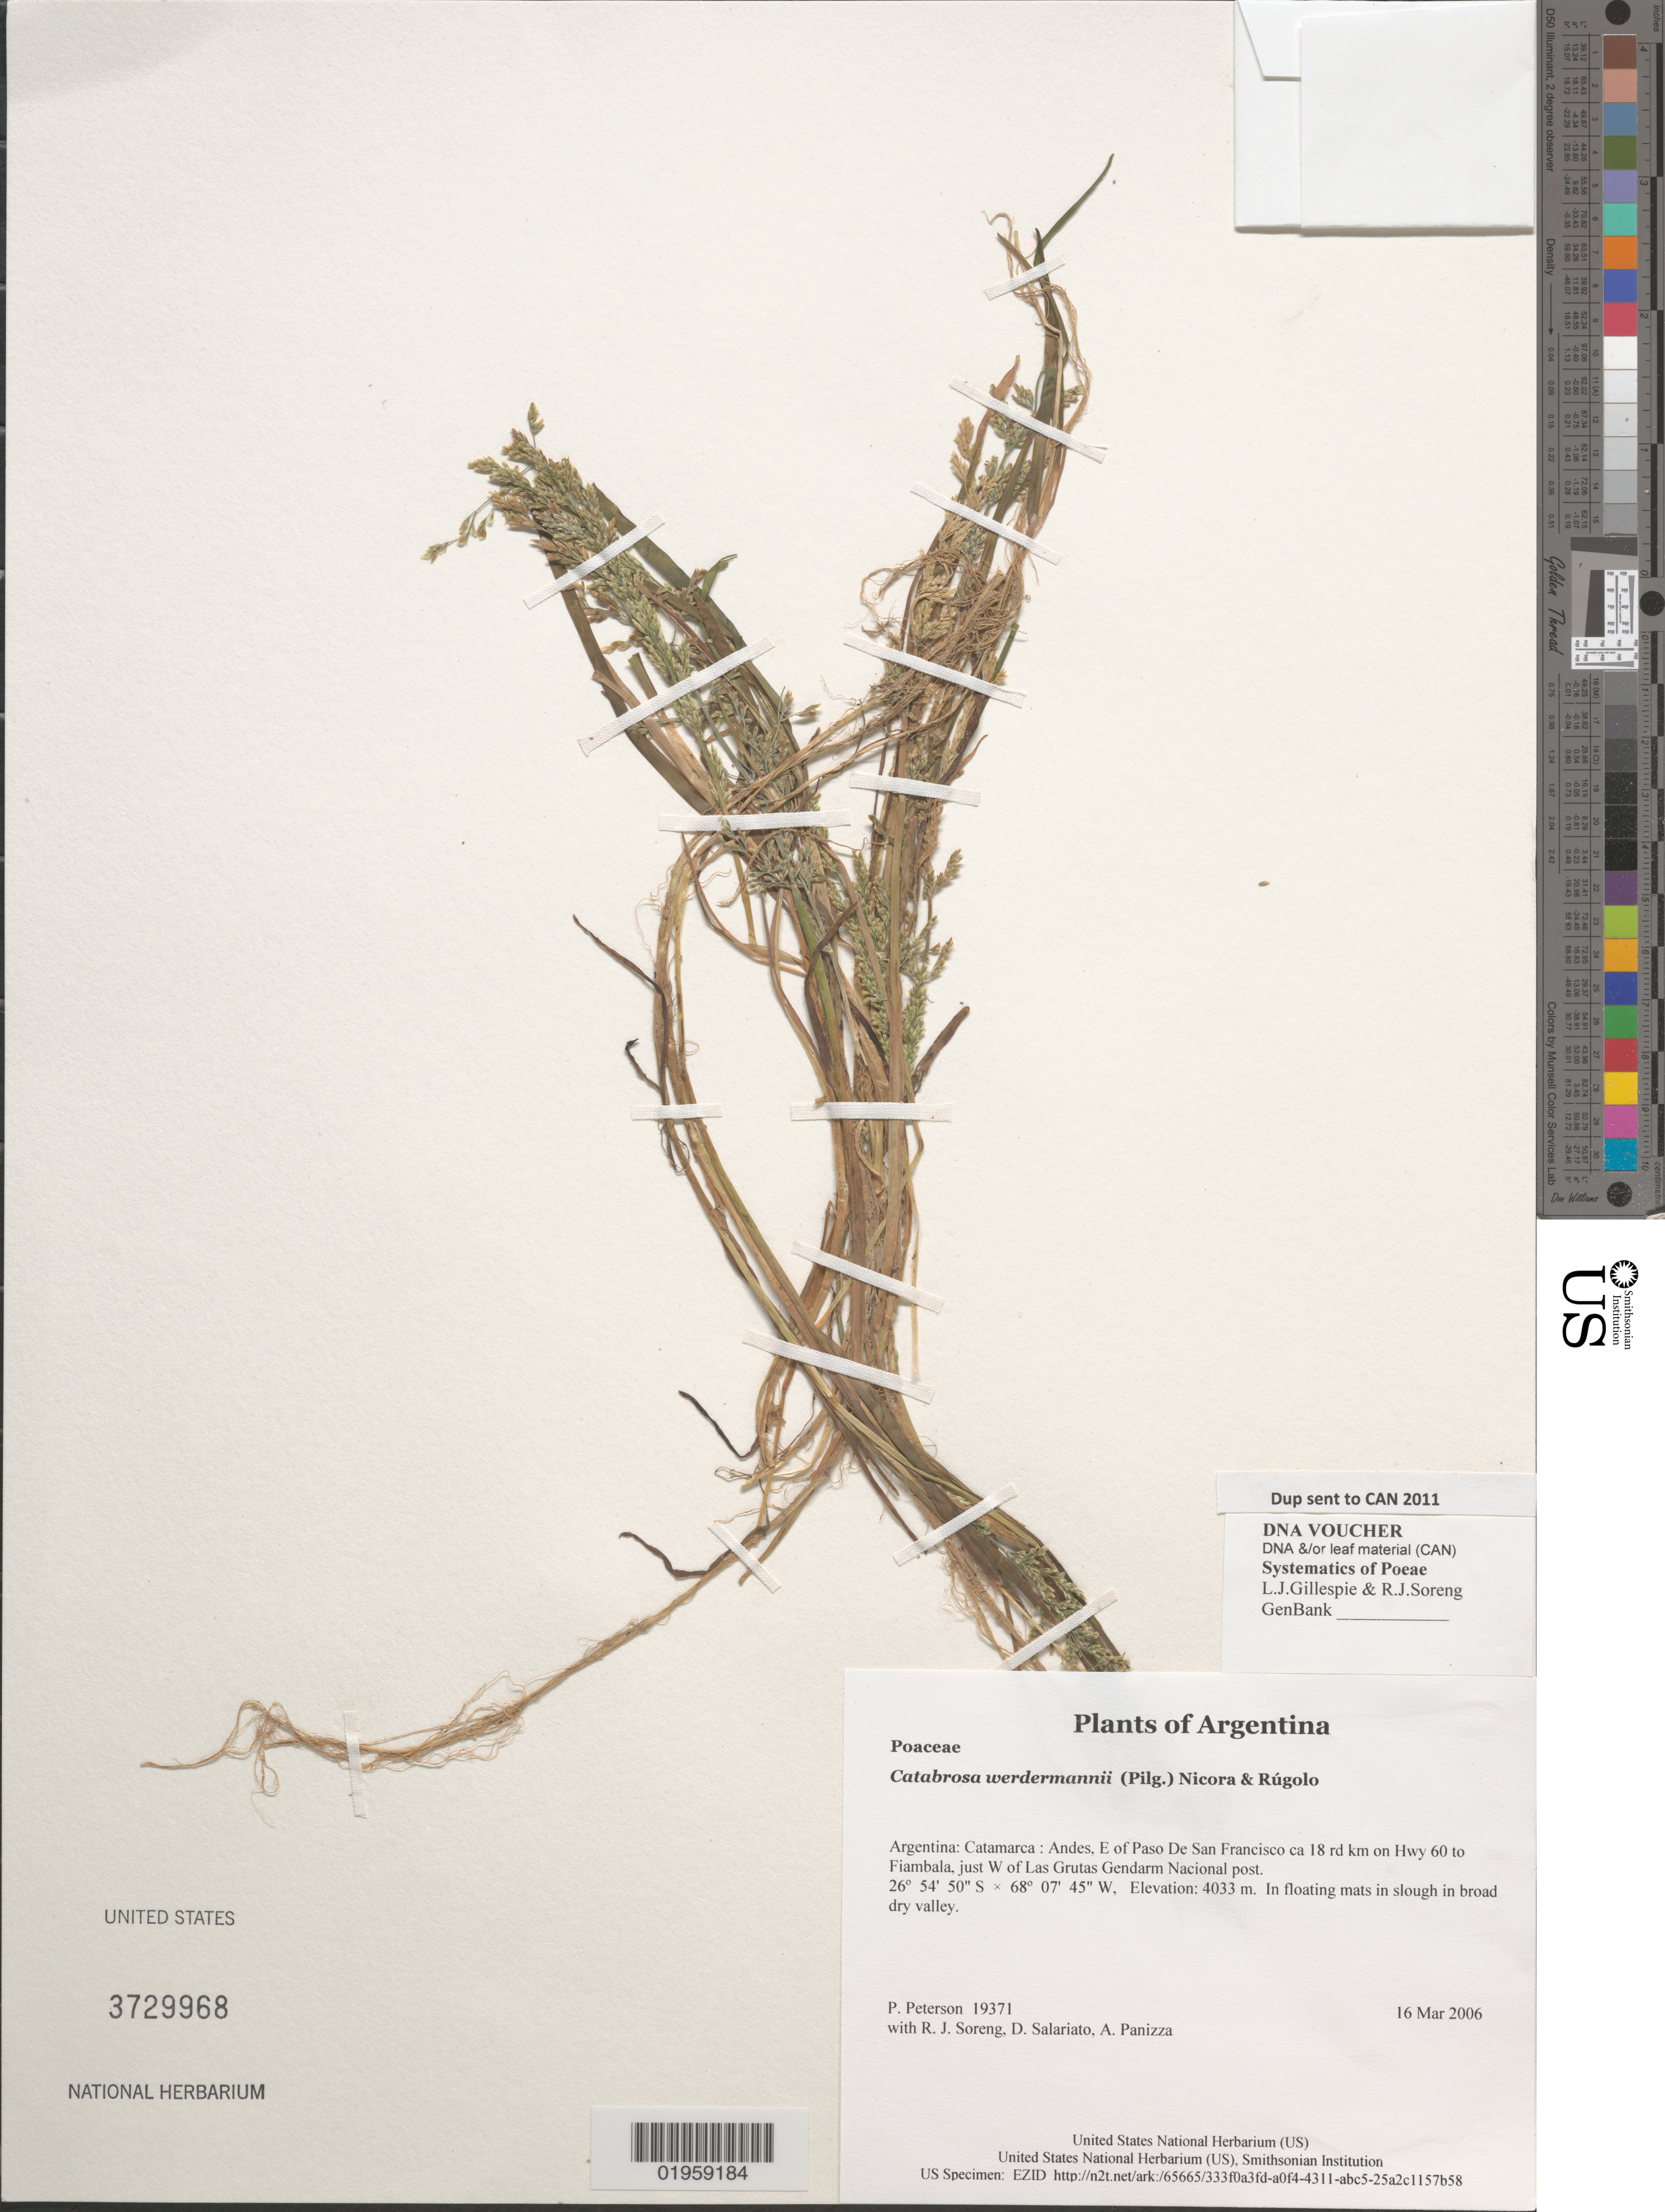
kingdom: Plantae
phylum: Tracheophyta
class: Liliopsida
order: Poales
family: Poaceae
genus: Catabrosa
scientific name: Catabrosa werdermannii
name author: (Pilg.) Nicora & Rúgolo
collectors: P. M. Peterson, R. J. Soreng, D. Salariato & A. Panizza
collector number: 19371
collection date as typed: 16 Mar 2006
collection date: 2006-03-16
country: Argentina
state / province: Catamarca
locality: Andes, E of Paso De San Francisco ca 18 rd km on Hwy 60 to Fiambala, just W of Las Grutas Gendarm Nacional post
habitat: In floating mats in slough in broad dry valley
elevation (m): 4033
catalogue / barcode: US 3729968